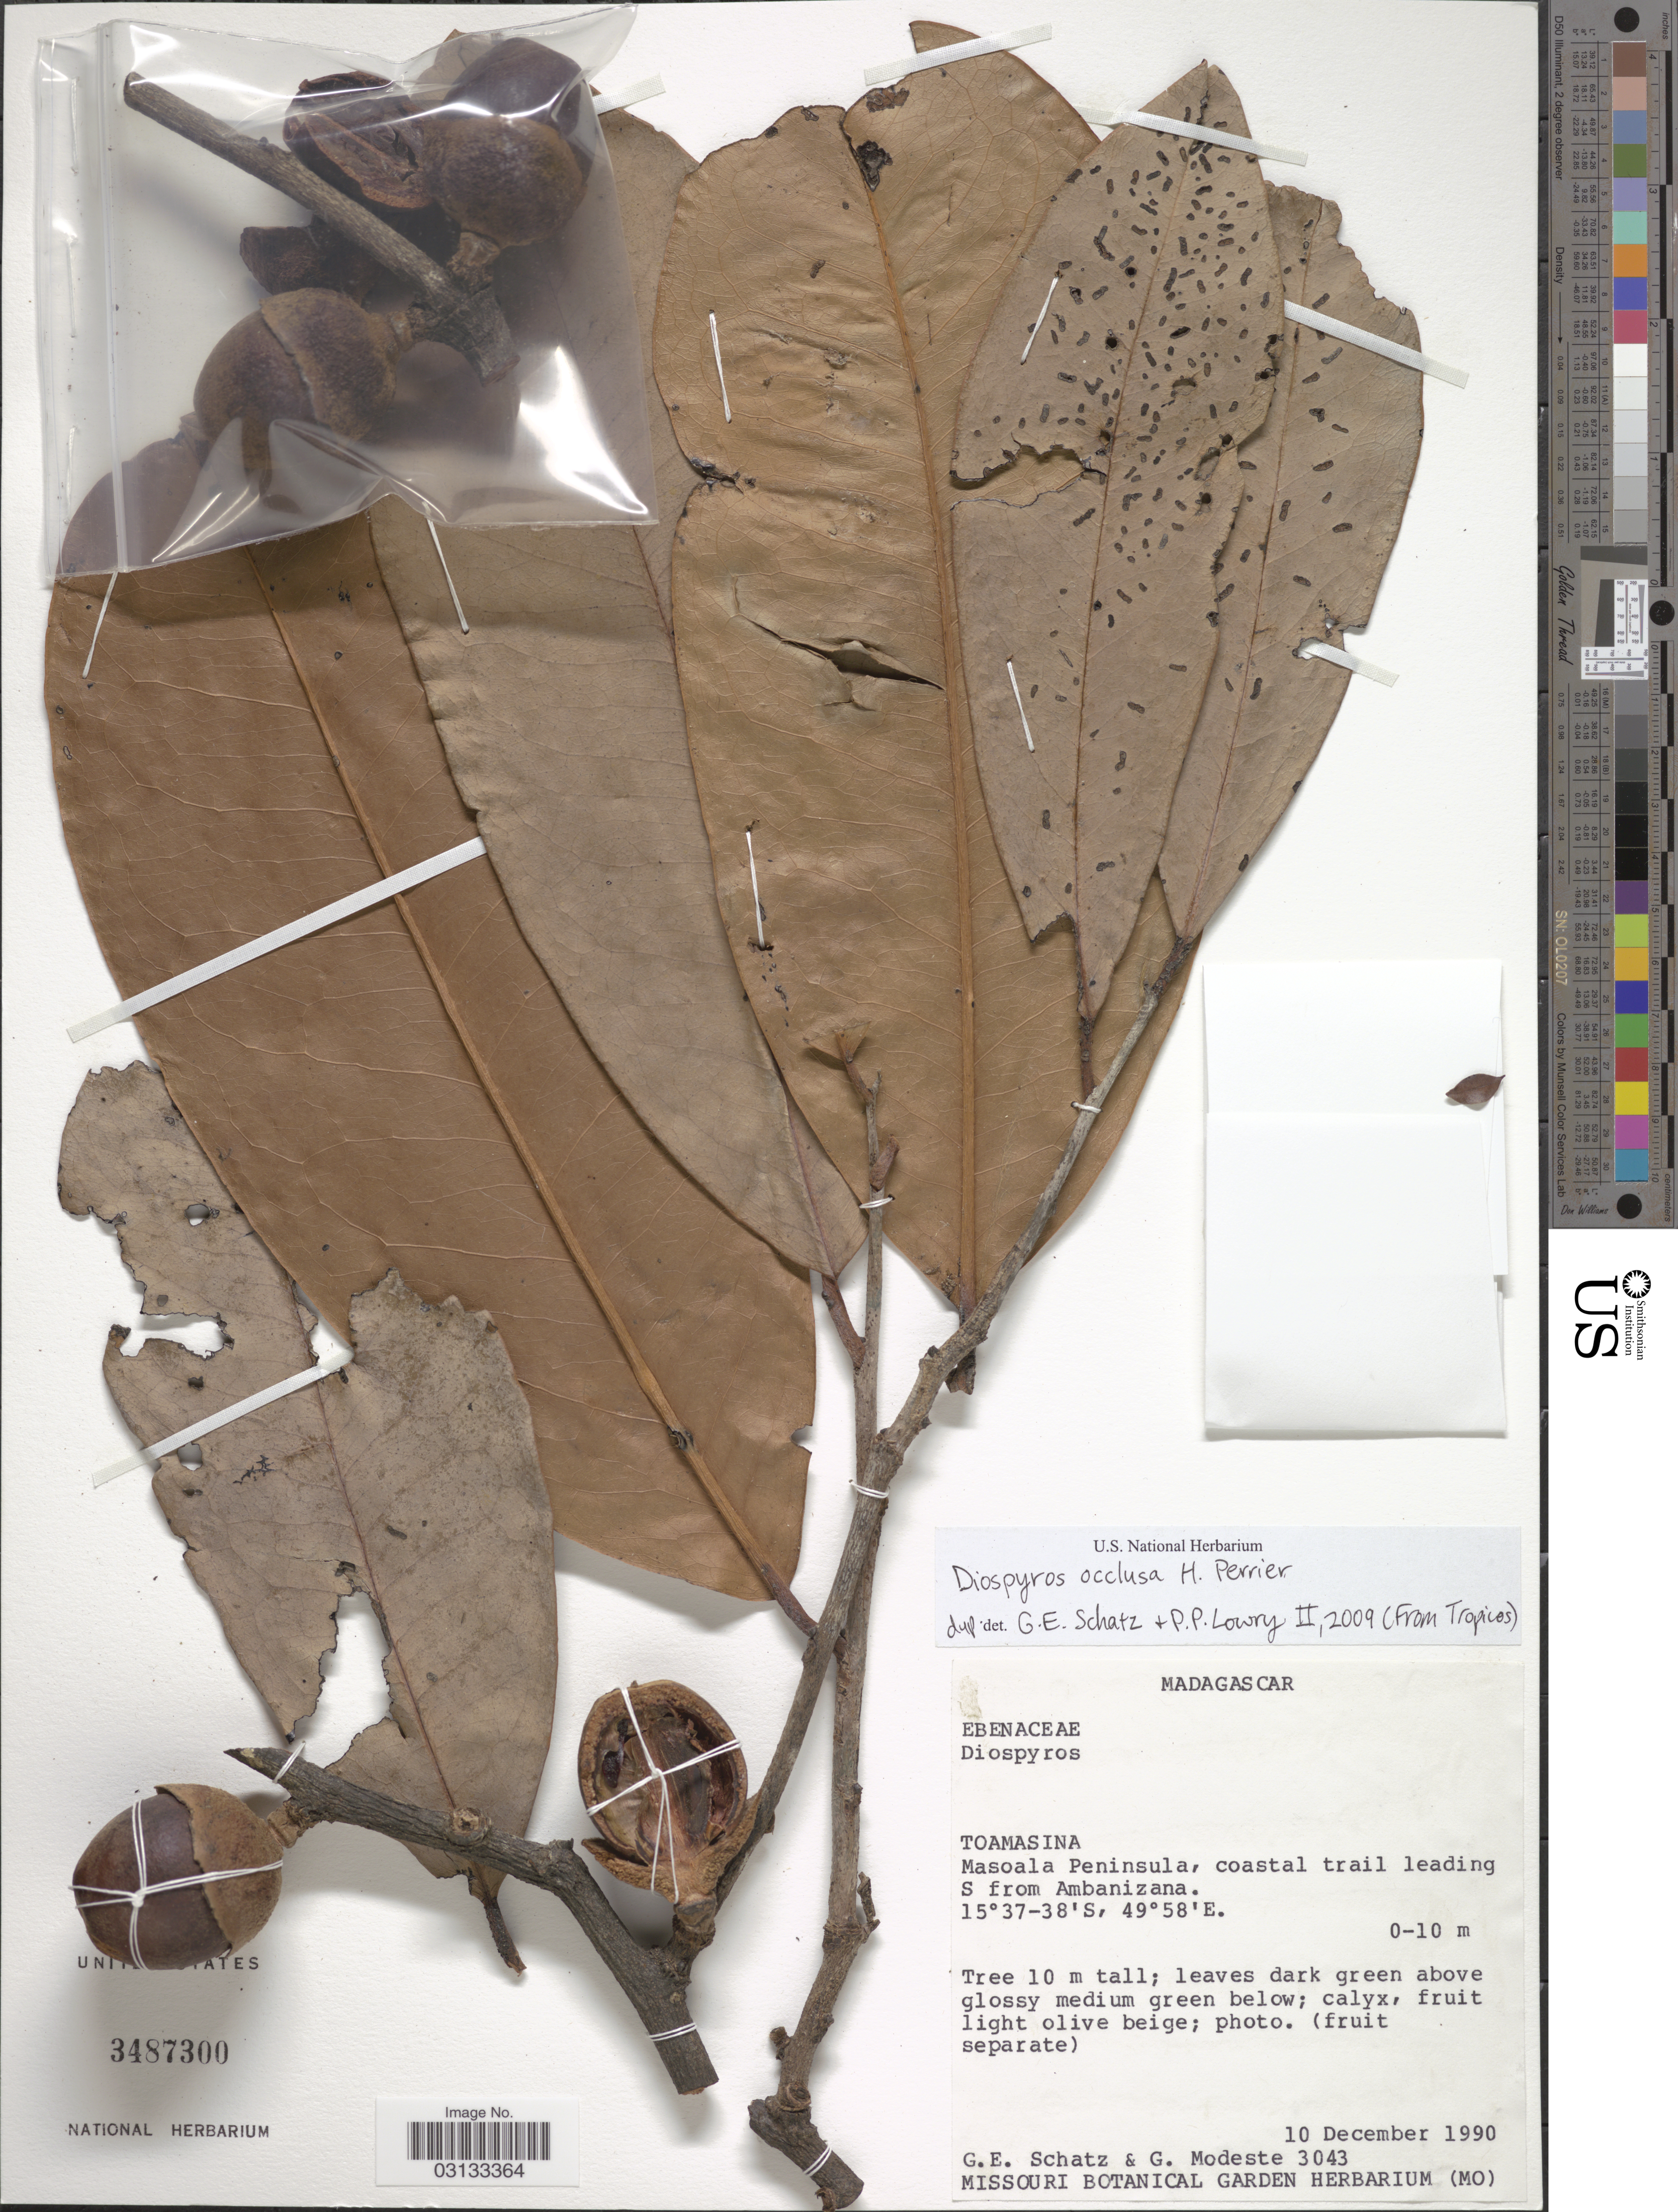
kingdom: Plantae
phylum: Tracheophyta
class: Magnoliopsida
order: Ericales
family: Ebenaceae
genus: Diospyros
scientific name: Diospyros occlusa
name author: H. Perrier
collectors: G. Schatz & G. Modeste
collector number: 3043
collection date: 1990-12-10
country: Madagascar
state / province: Analanjirofo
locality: Masoala Peninsula, coastal trail leading S from Ambanizana.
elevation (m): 0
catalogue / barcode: US 3487300